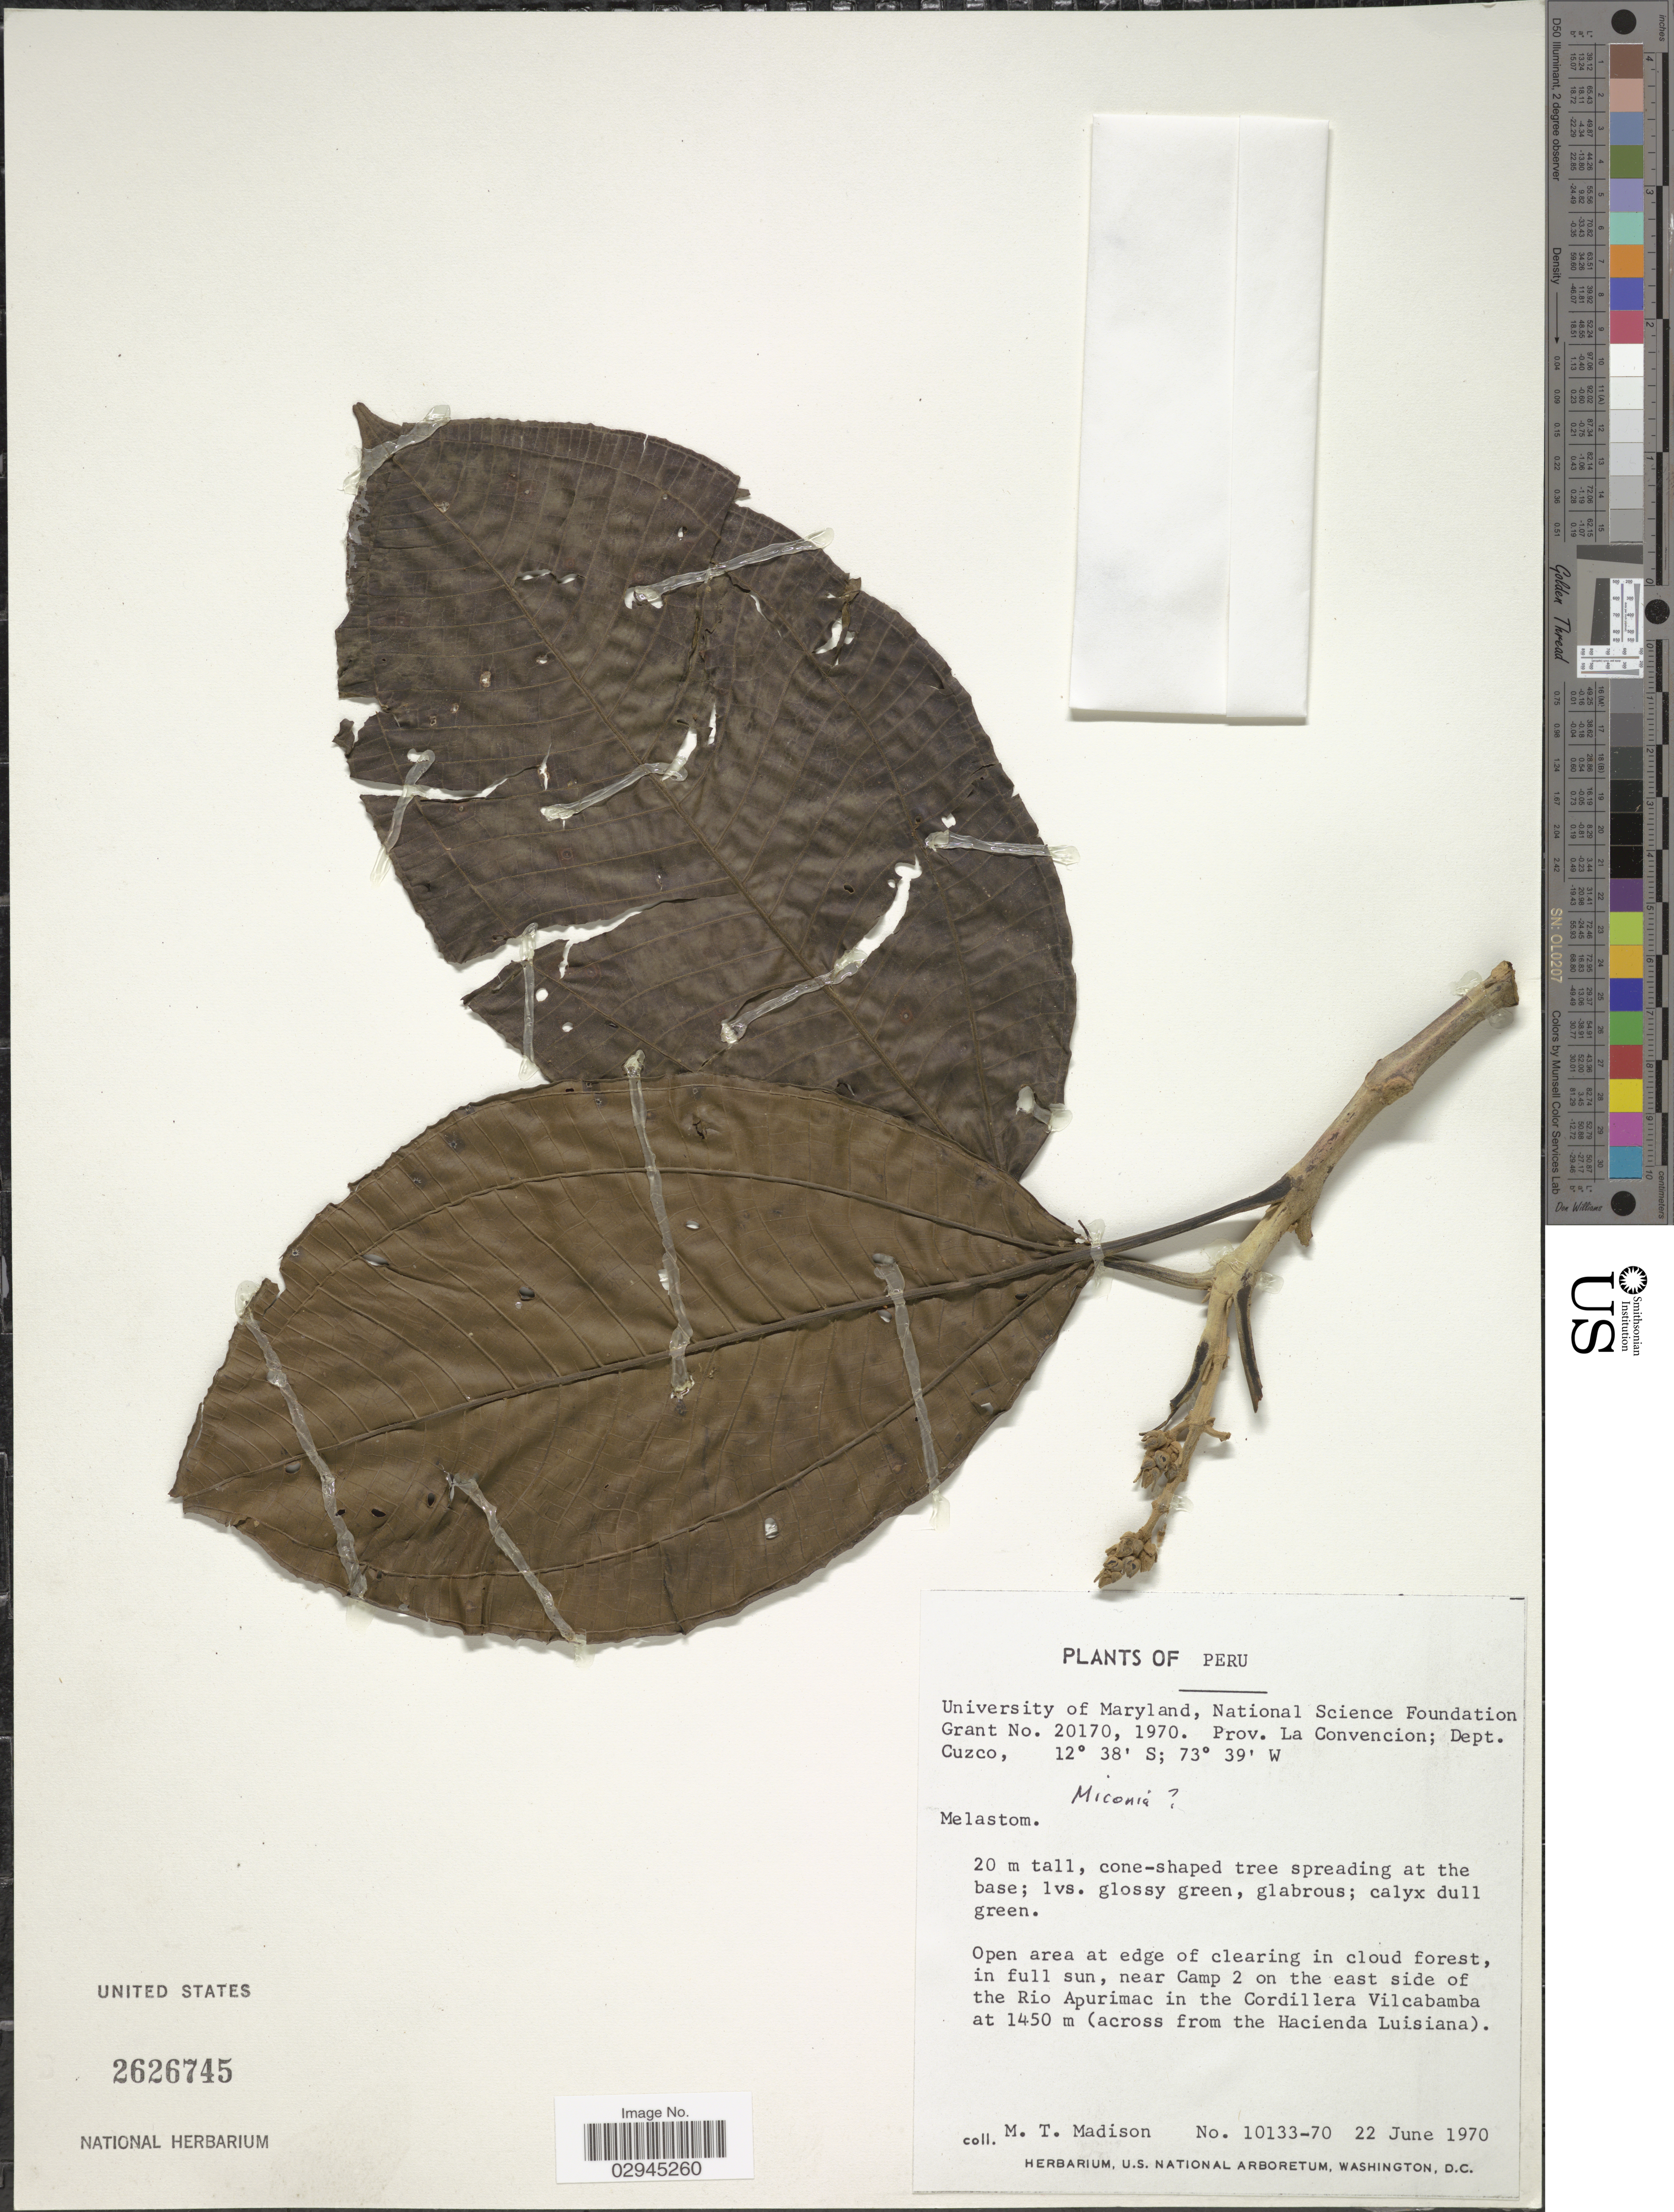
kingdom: Plantae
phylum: Tracheophyta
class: Magnoliopsida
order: Myrtales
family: Melastomataceae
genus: Miconia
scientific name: Miconia sp.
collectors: M. T. Madison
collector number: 10133-70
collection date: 1970-06-22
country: Peru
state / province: Cusco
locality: Prov. La Convencion; Dept. Cuzco. Open area at edge of clearing in cloud forst, in full sun, near Camp 2 on the east side of the Rio Apurimac in the Cordillera Vilcabamba (across from the Hacienda Luisiana).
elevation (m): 1450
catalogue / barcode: US 2626745